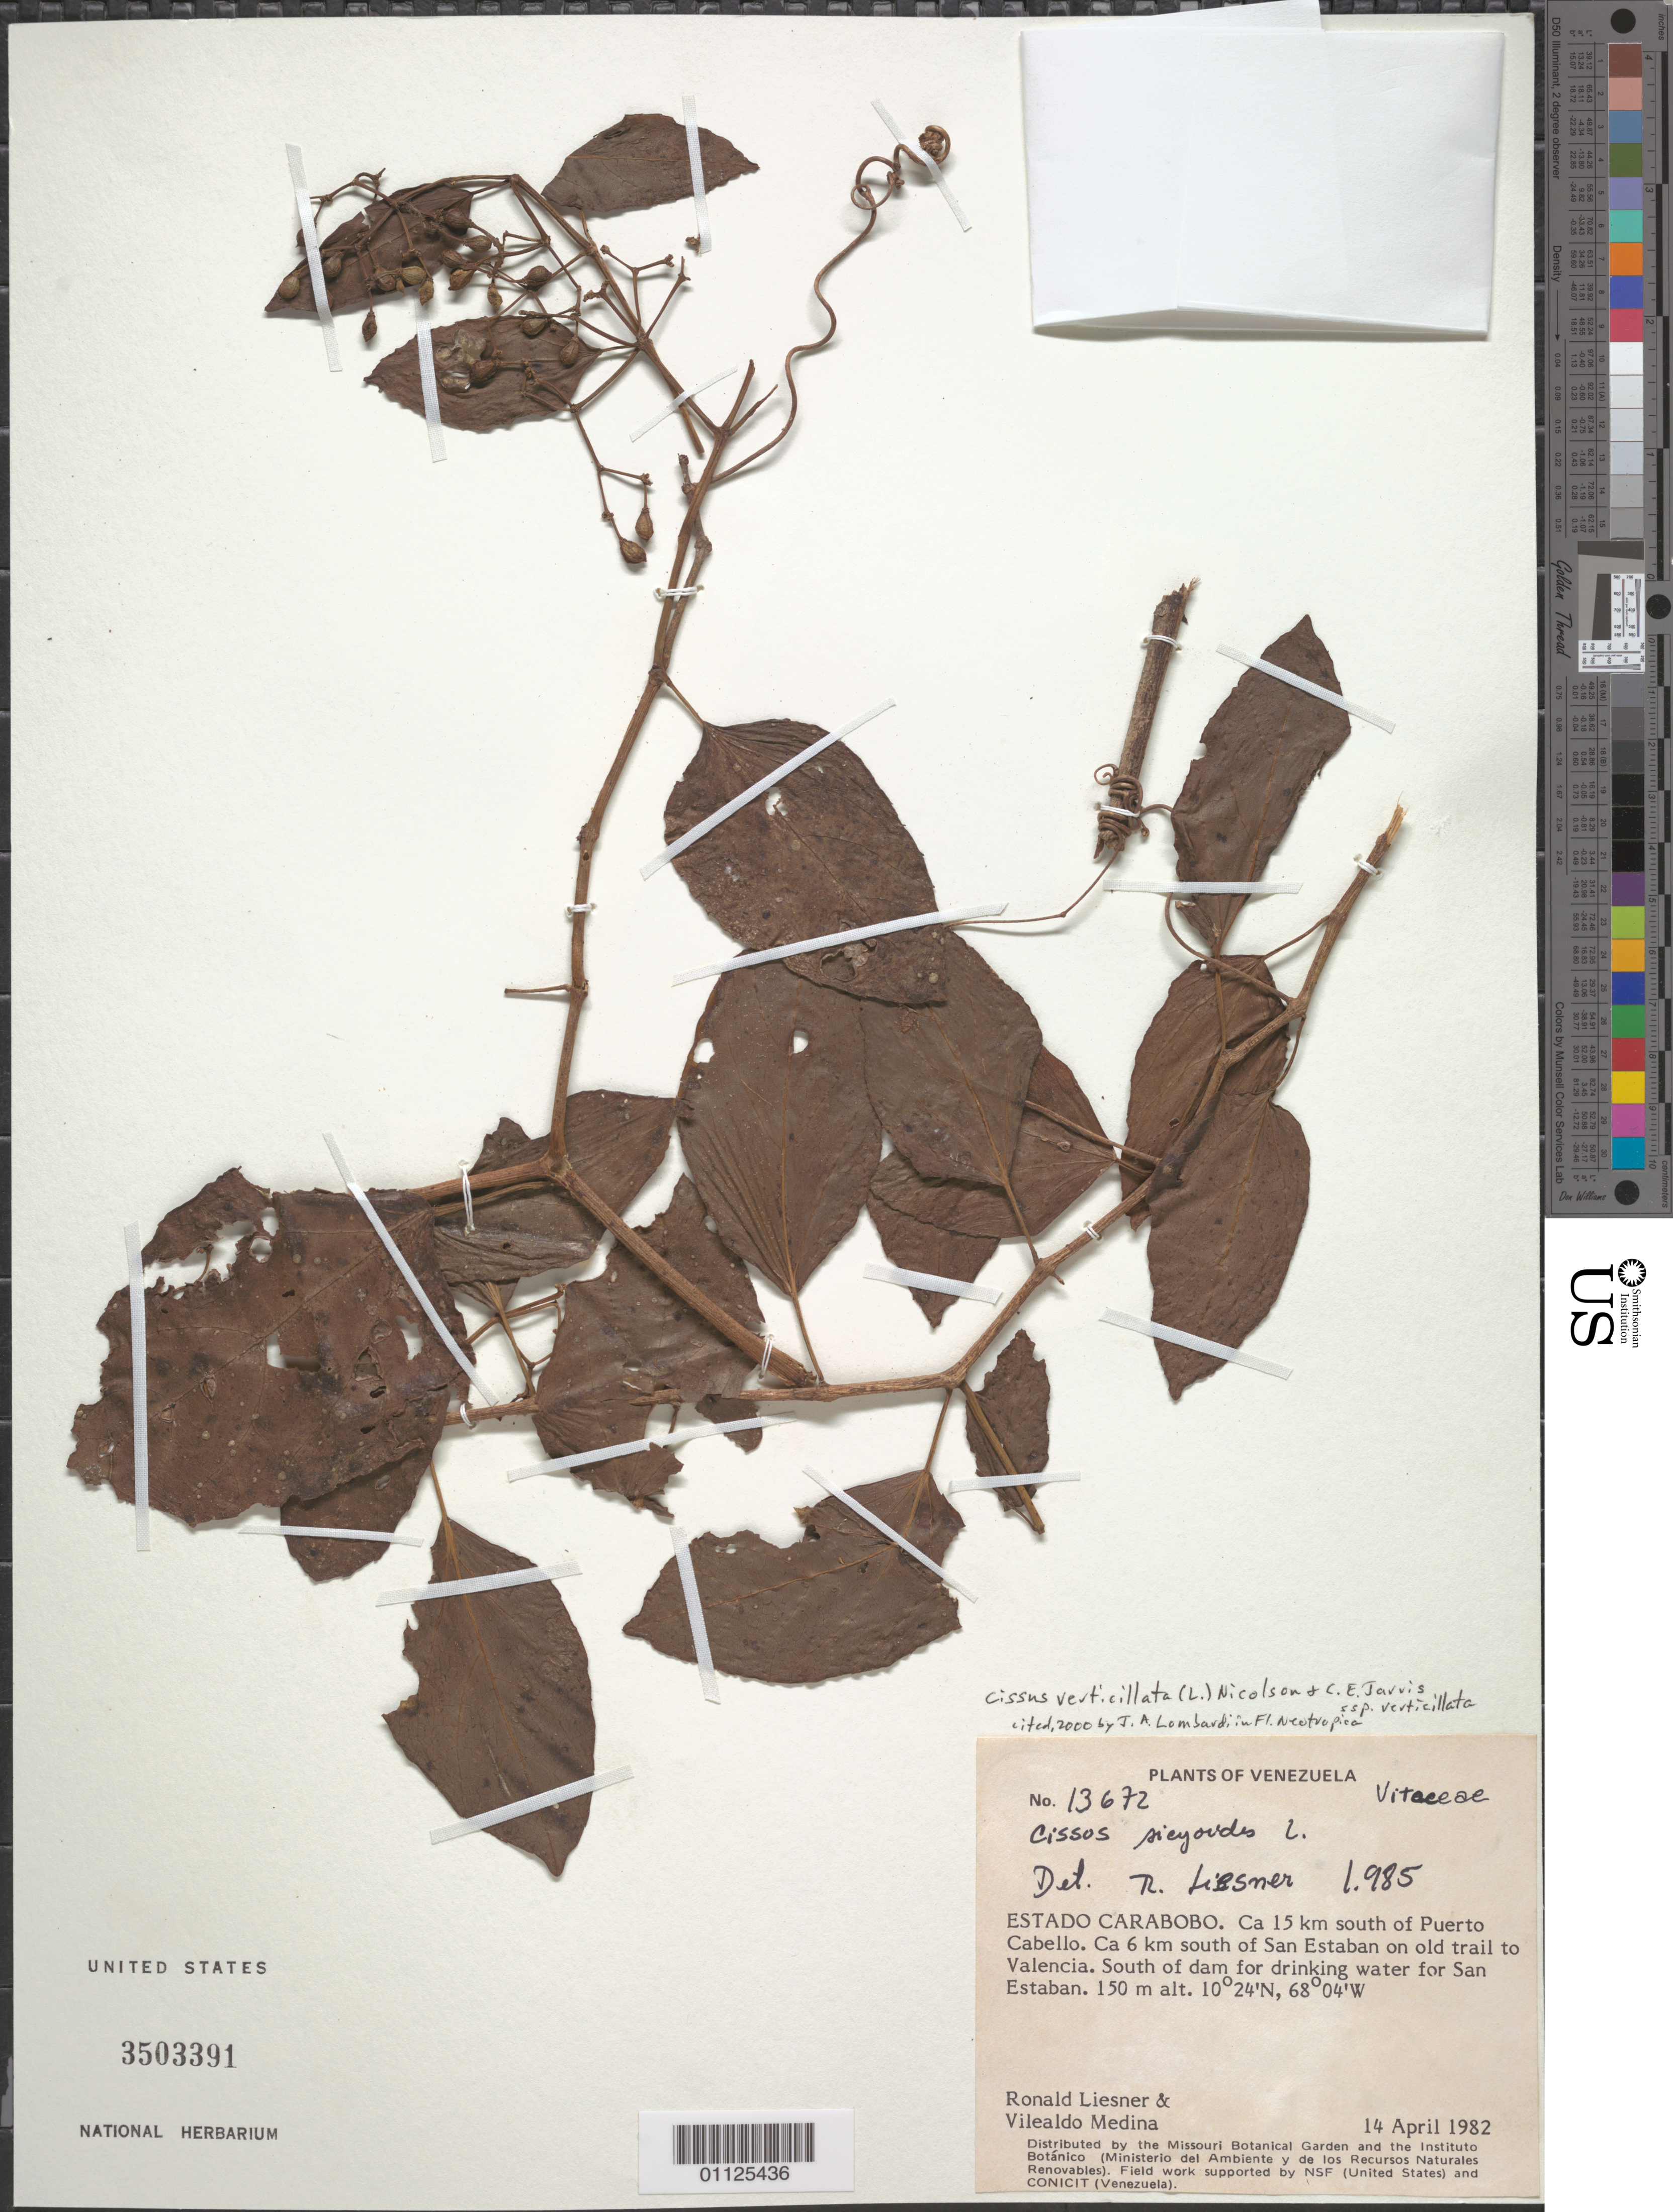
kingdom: Plantae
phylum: Tracheophyta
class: Magnoliopsida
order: Vitales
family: Vitaceae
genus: Cissus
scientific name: Cissus verticillata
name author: (L.) Nicolson & C.E. Jarvis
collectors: R. L. Liesner & V. Medina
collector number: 13672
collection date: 1982-04-14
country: Venezuela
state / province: Carabobo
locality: Ca 15 km S of Puerto Cabello. Ca 6 km S of San Estaban on old trail to Valencia. S of dam for drinking water for San Estaban.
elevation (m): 150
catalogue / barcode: US 3503391